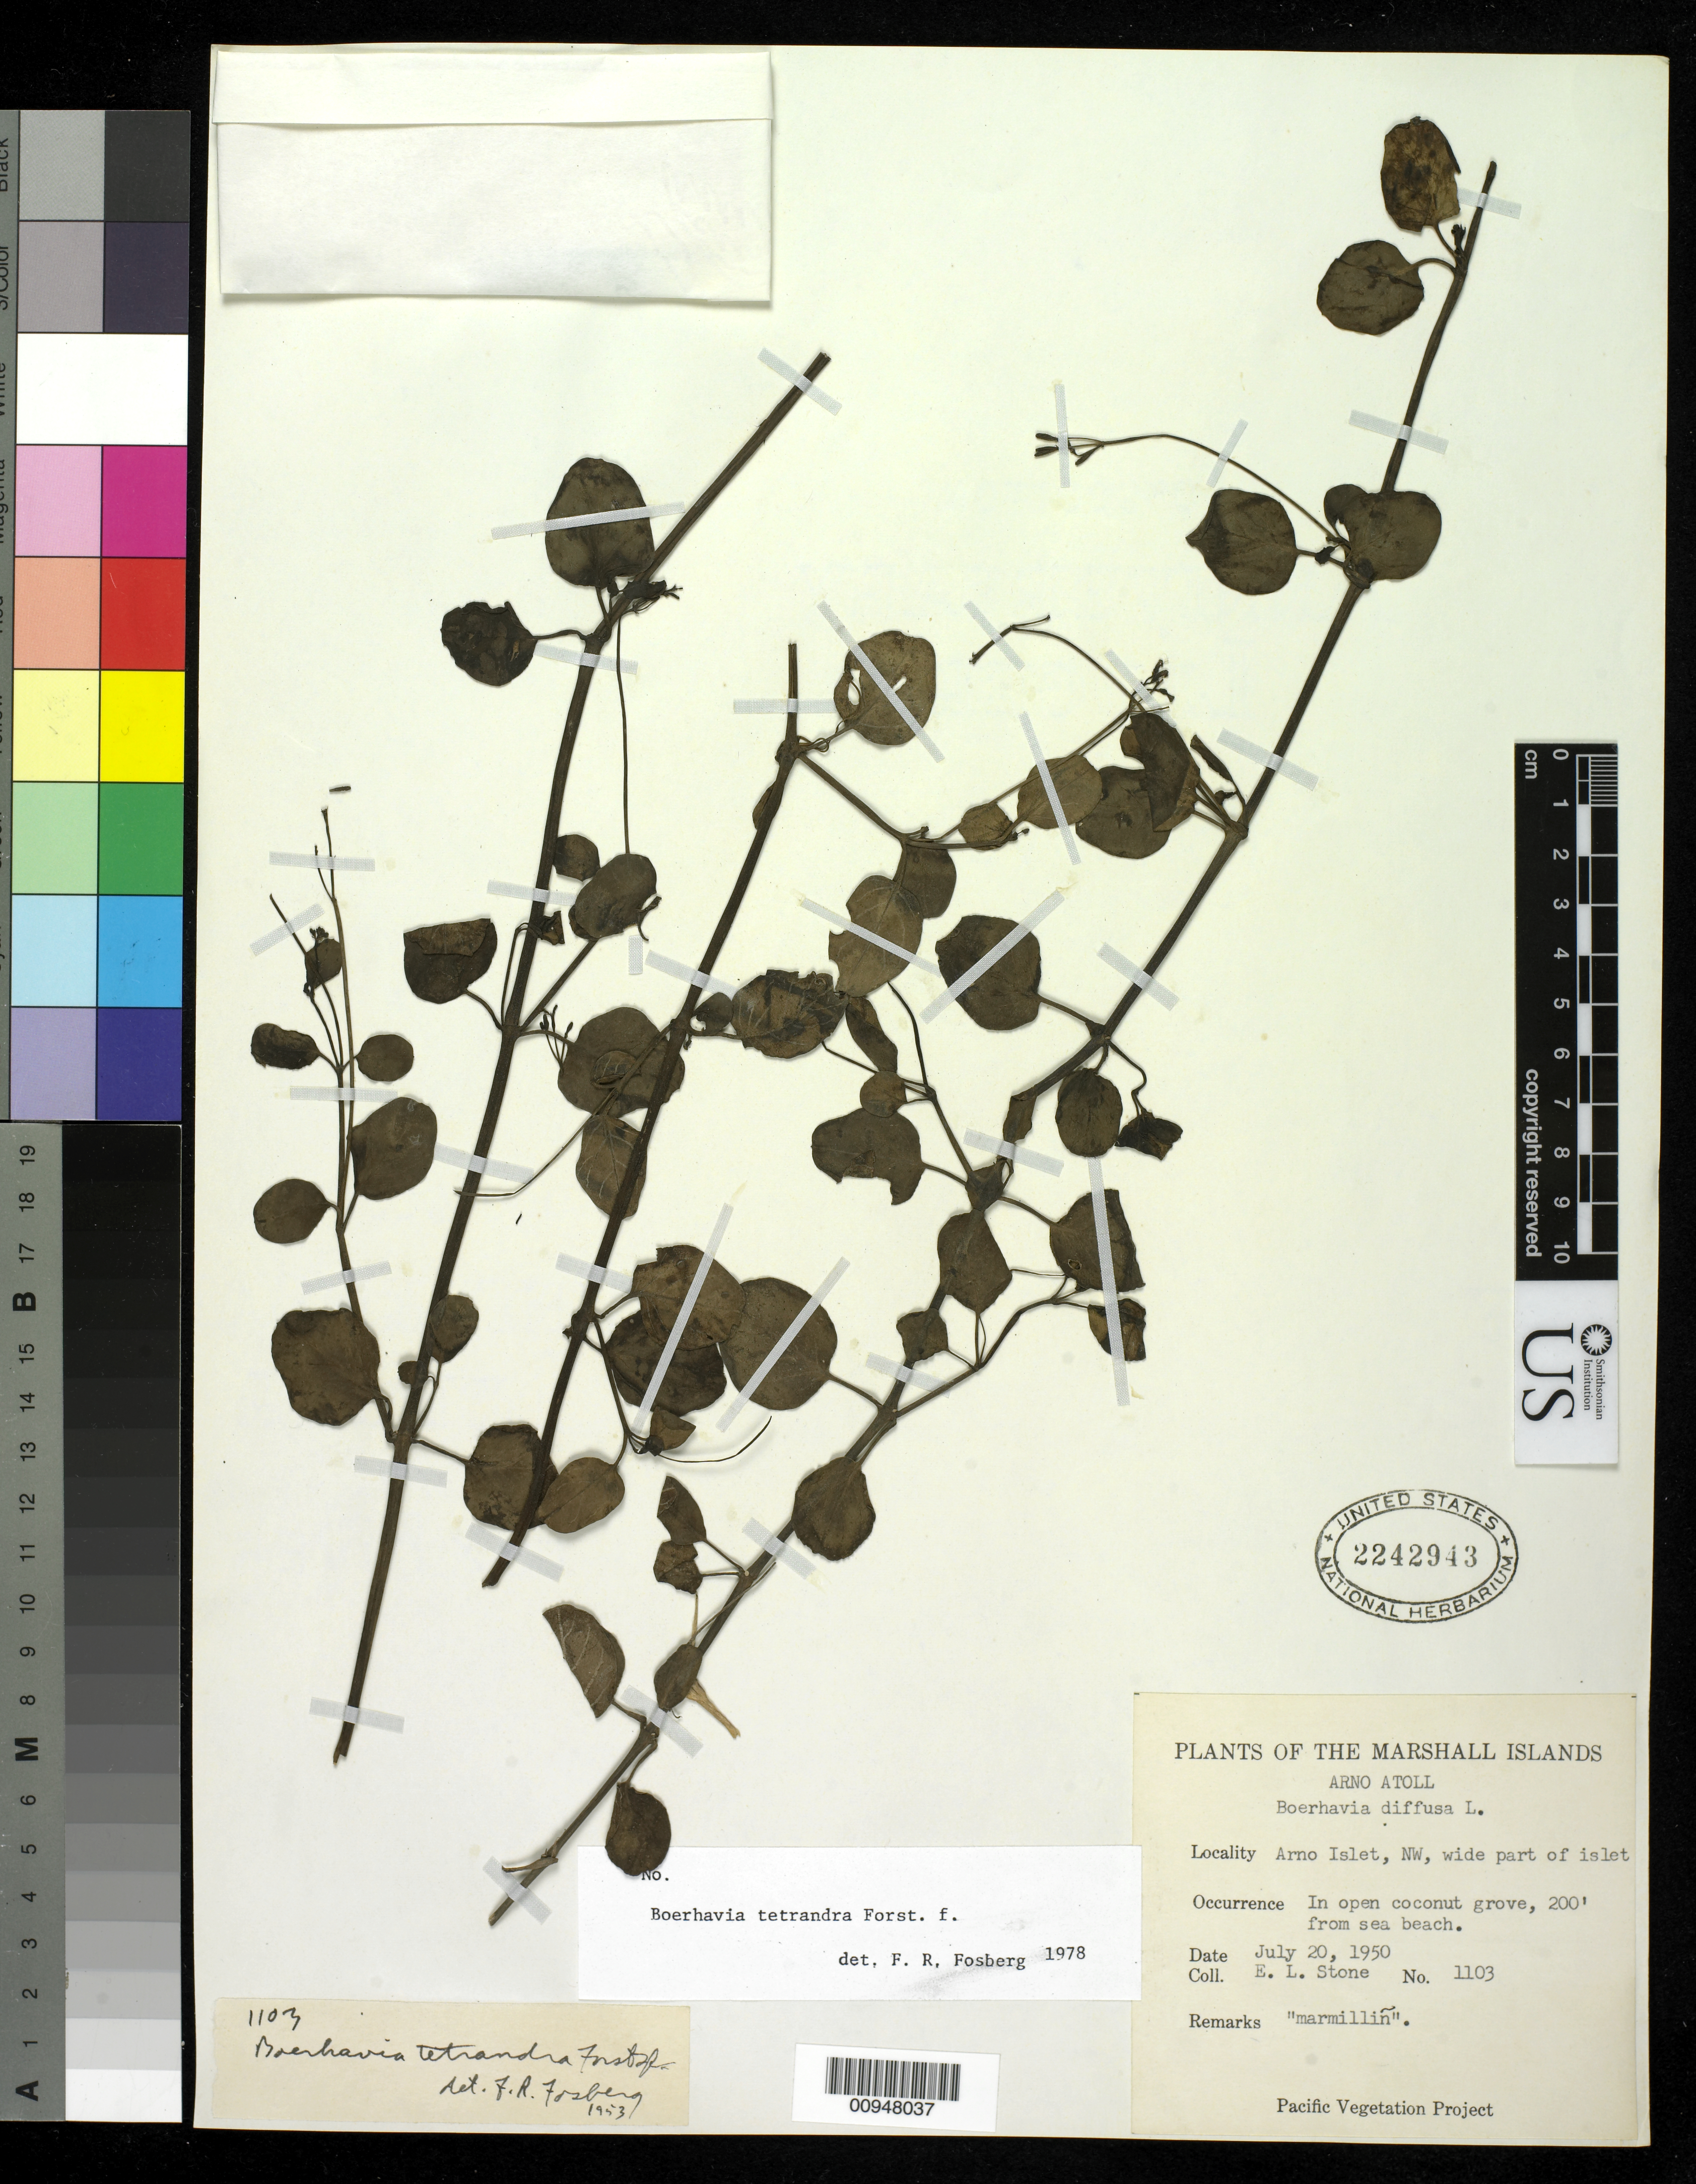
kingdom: Plantae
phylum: Tracheophyta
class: Magnoliopsida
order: Caryophyllales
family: Nyctaginaceae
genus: Boerhavia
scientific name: Boerhavia tetrandra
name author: G. Forst.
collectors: E. L. Stone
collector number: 1103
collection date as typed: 20 Jul 1950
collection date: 1950-07-20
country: Marshall Islands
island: Arno Atoll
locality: Arno Islet, NW, wide part of islet.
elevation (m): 61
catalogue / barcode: US 2242943